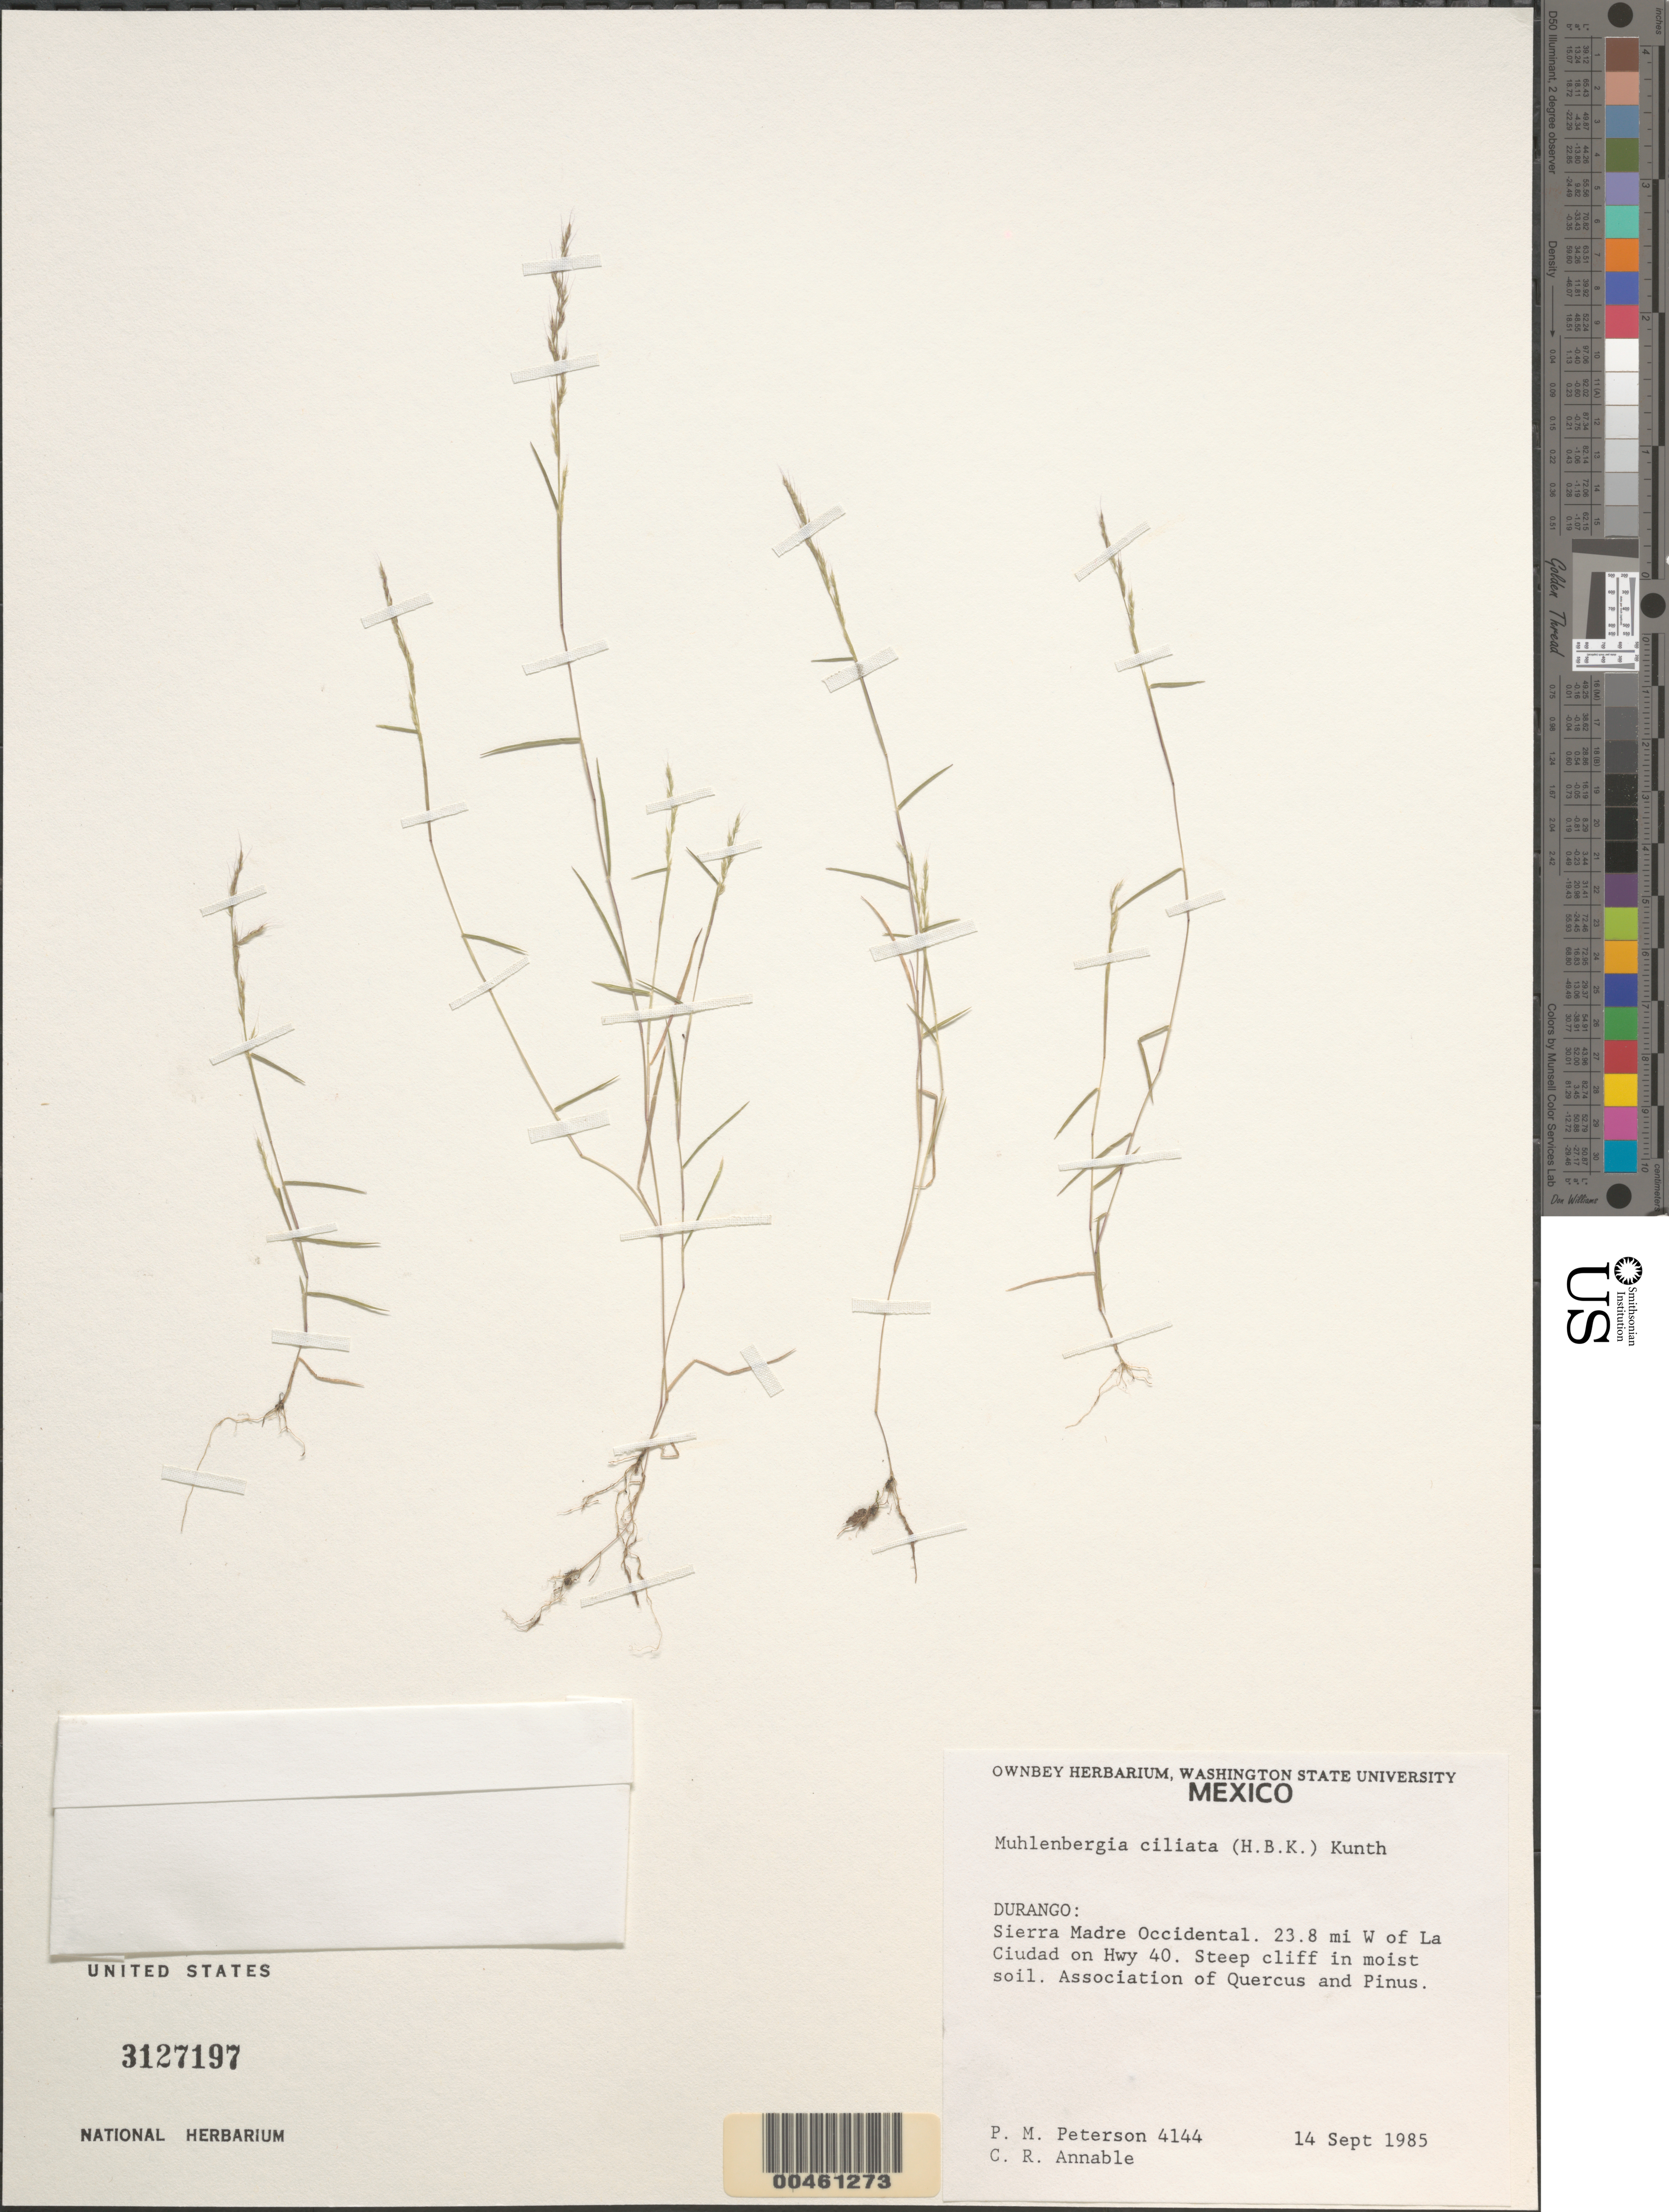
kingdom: Plantae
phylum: Tracheophyta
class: Liliopsida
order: Poales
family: Poaceae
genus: Muhlenbergia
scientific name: Muhlenbergia ciliata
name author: (Kunth) Trin.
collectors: P. M. Peterson & C. R. Annable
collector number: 04144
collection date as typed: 14 Sep 1985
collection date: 1985-09-14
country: Mexico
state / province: Durango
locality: Sierra Madre Occidental, 23.8 miles W of La Ciudad on Hwy 40.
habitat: Steep cliff in moist soil. Associated with Quercus and Pinus.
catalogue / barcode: US 3127197